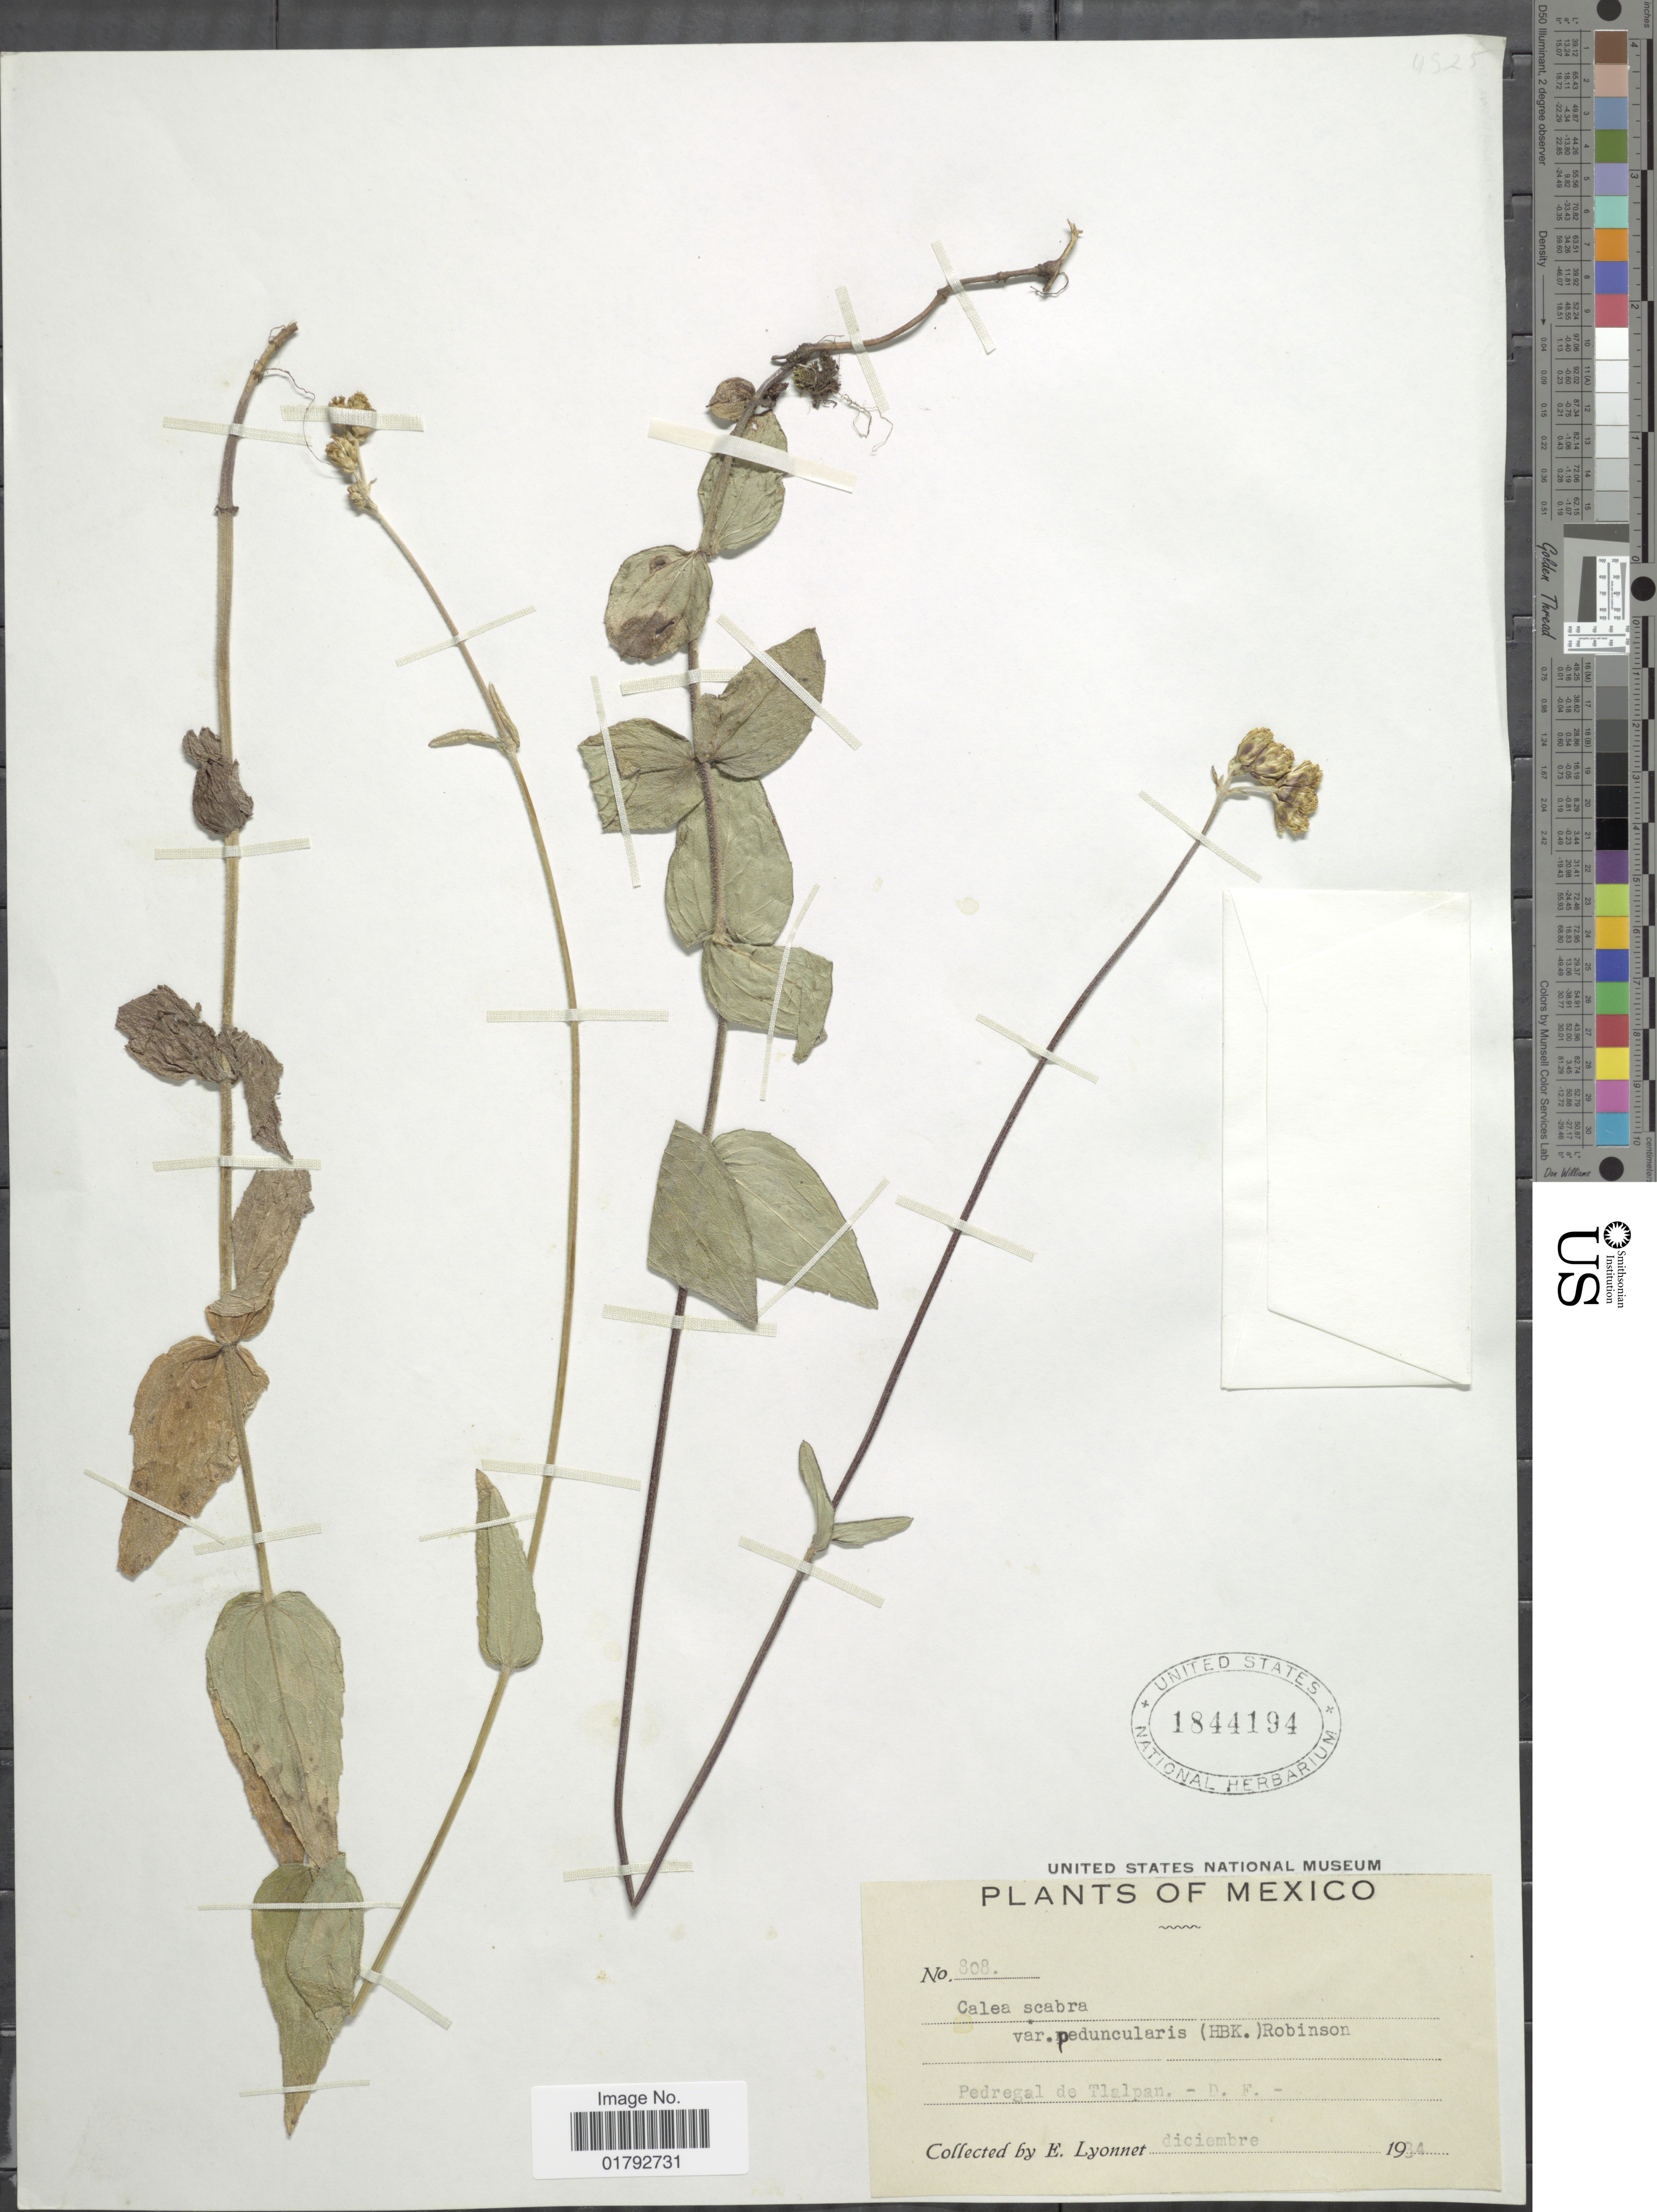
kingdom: Plantae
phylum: Tracheophyta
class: Magnoliopsida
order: Asterales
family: Asteraceae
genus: Alloispermum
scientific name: Alloispermum scabrum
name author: (Lag.) H. Rob.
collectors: E. Lyonnet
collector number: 808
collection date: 1934-12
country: Mexico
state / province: Distrito Federal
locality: Mexico. Pedegral de Tlalpan - D. F.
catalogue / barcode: US 1844194